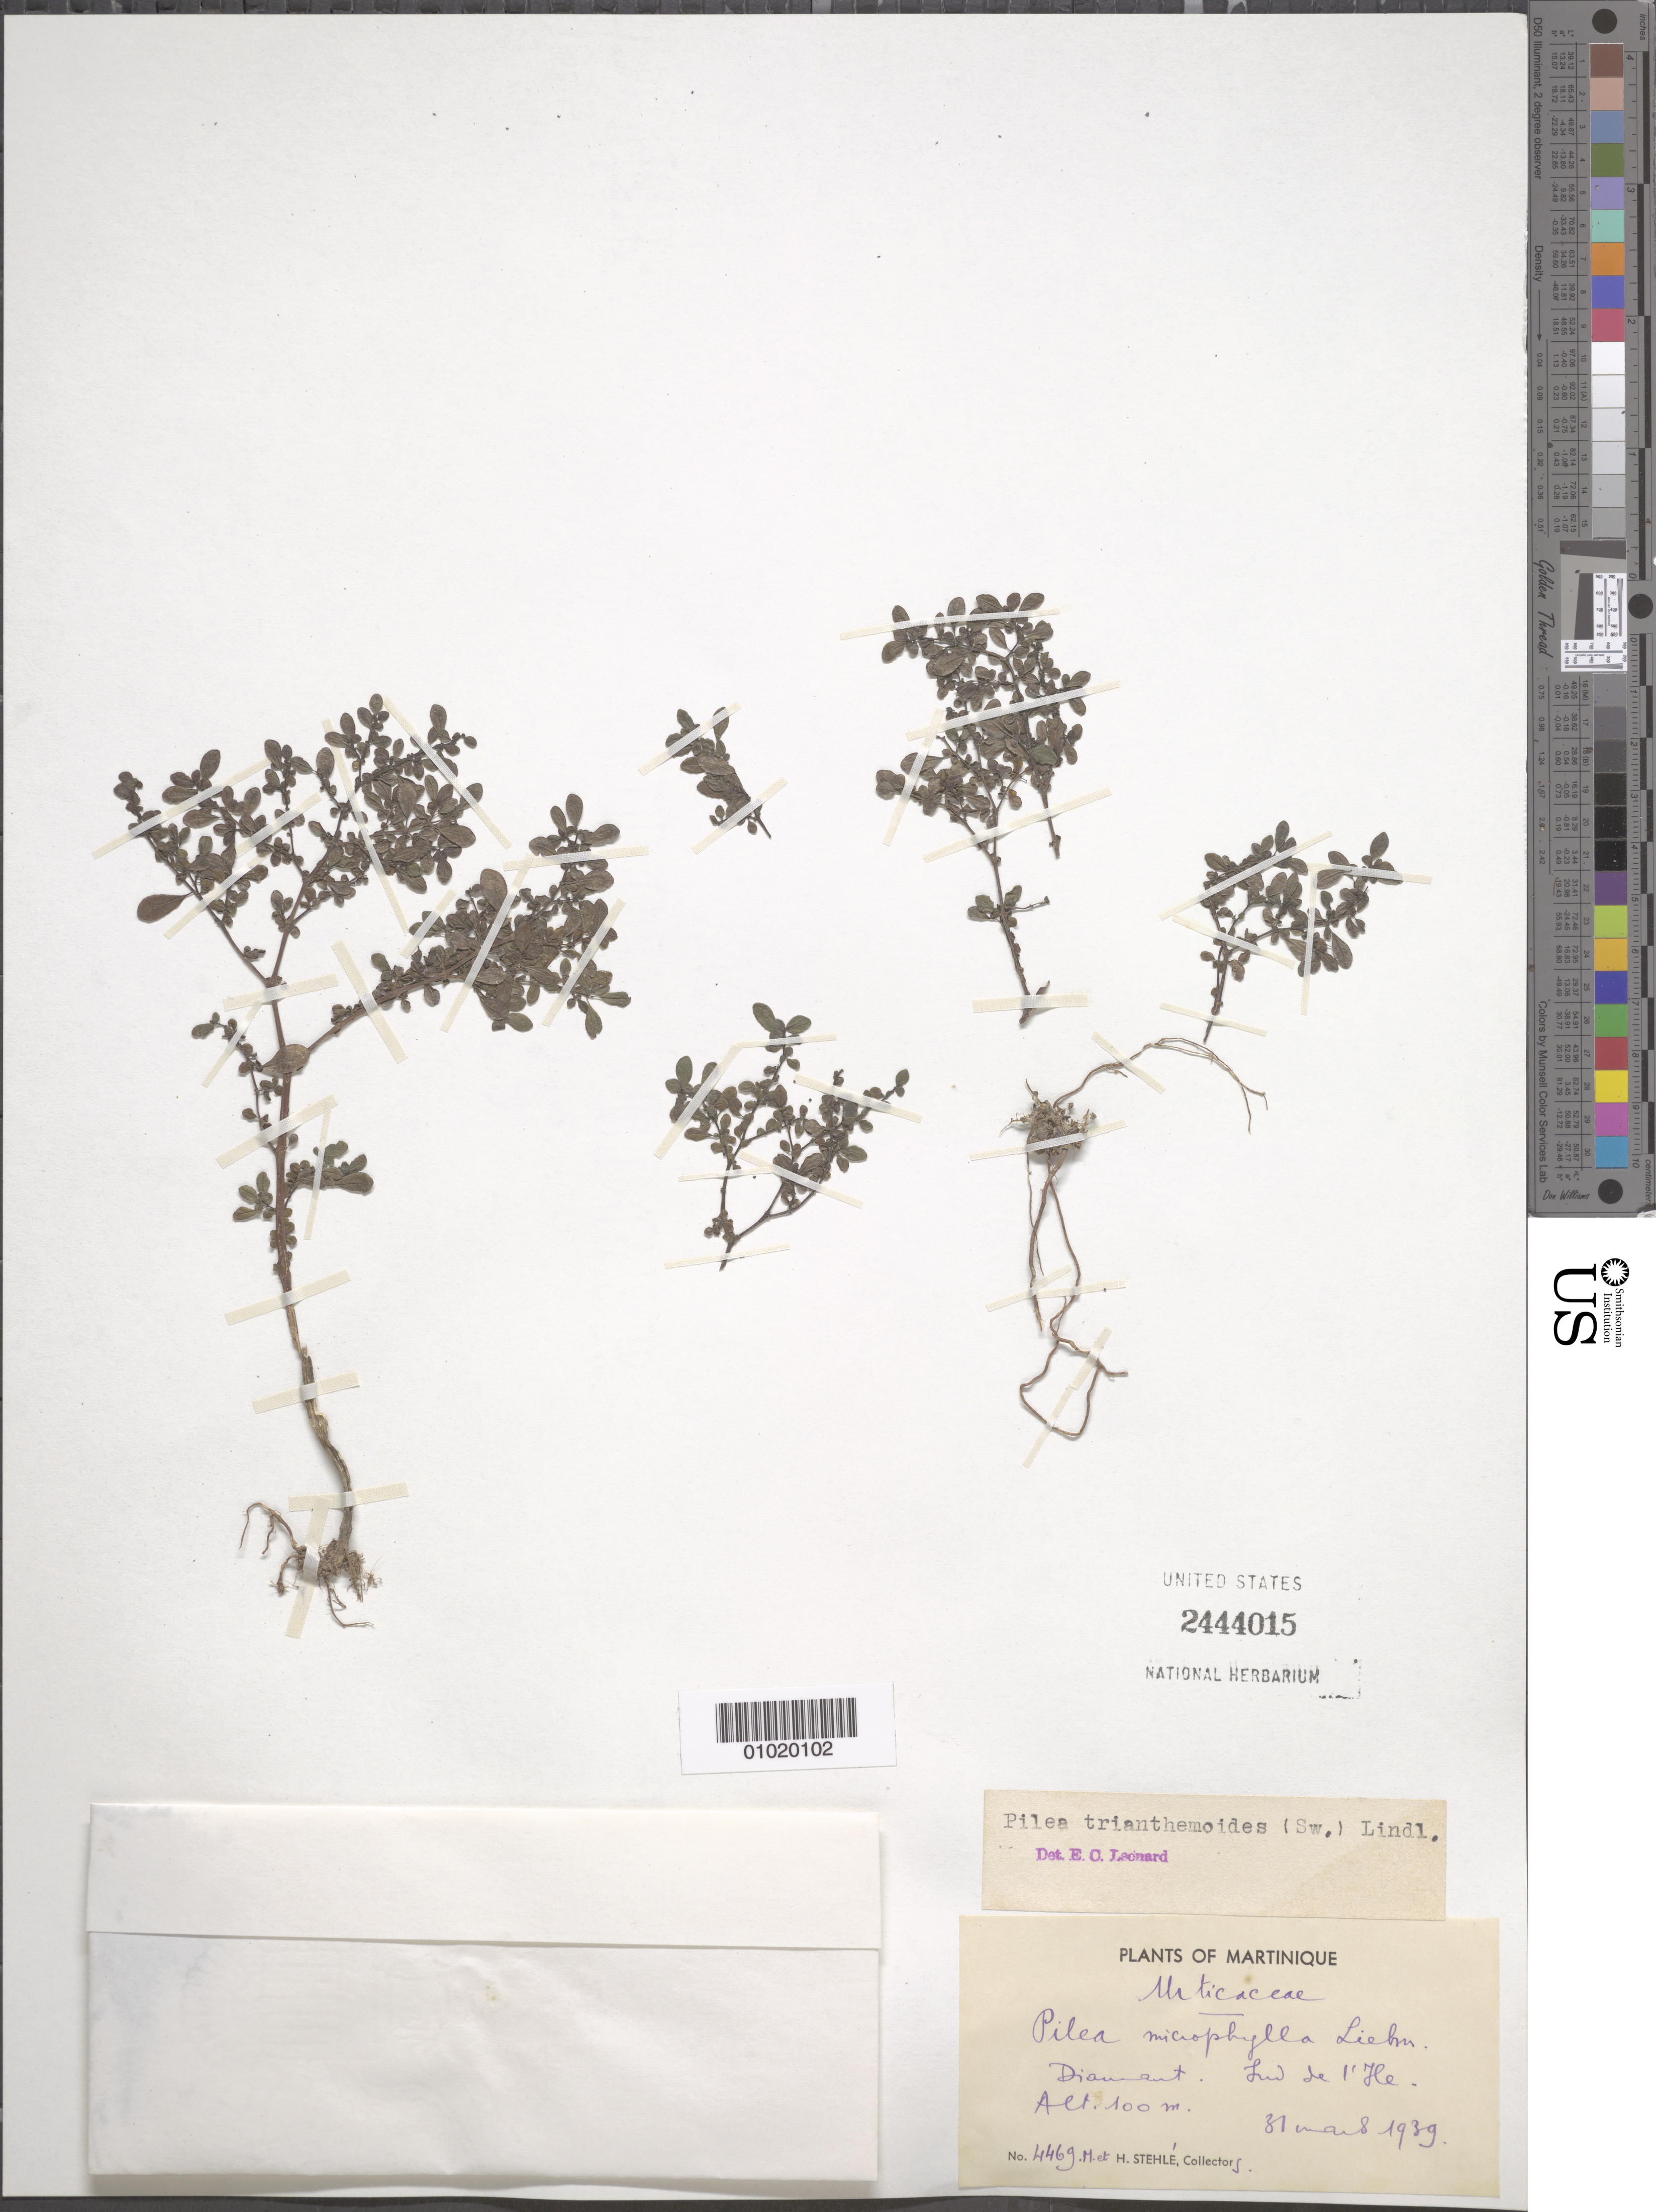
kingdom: Plantae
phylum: Tracheophyta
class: Magnoliopsida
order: Rosales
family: Urticaceae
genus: Pilea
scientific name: Pilea trianthemoides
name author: (Sw.) Lindl.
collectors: H. Stehlé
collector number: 4469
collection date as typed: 31 Mar 1939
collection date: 1939-03-31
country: Martinique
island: Martinique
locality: Diamant. Sud de l'Ile.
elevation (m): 100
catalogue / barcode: US 2444015